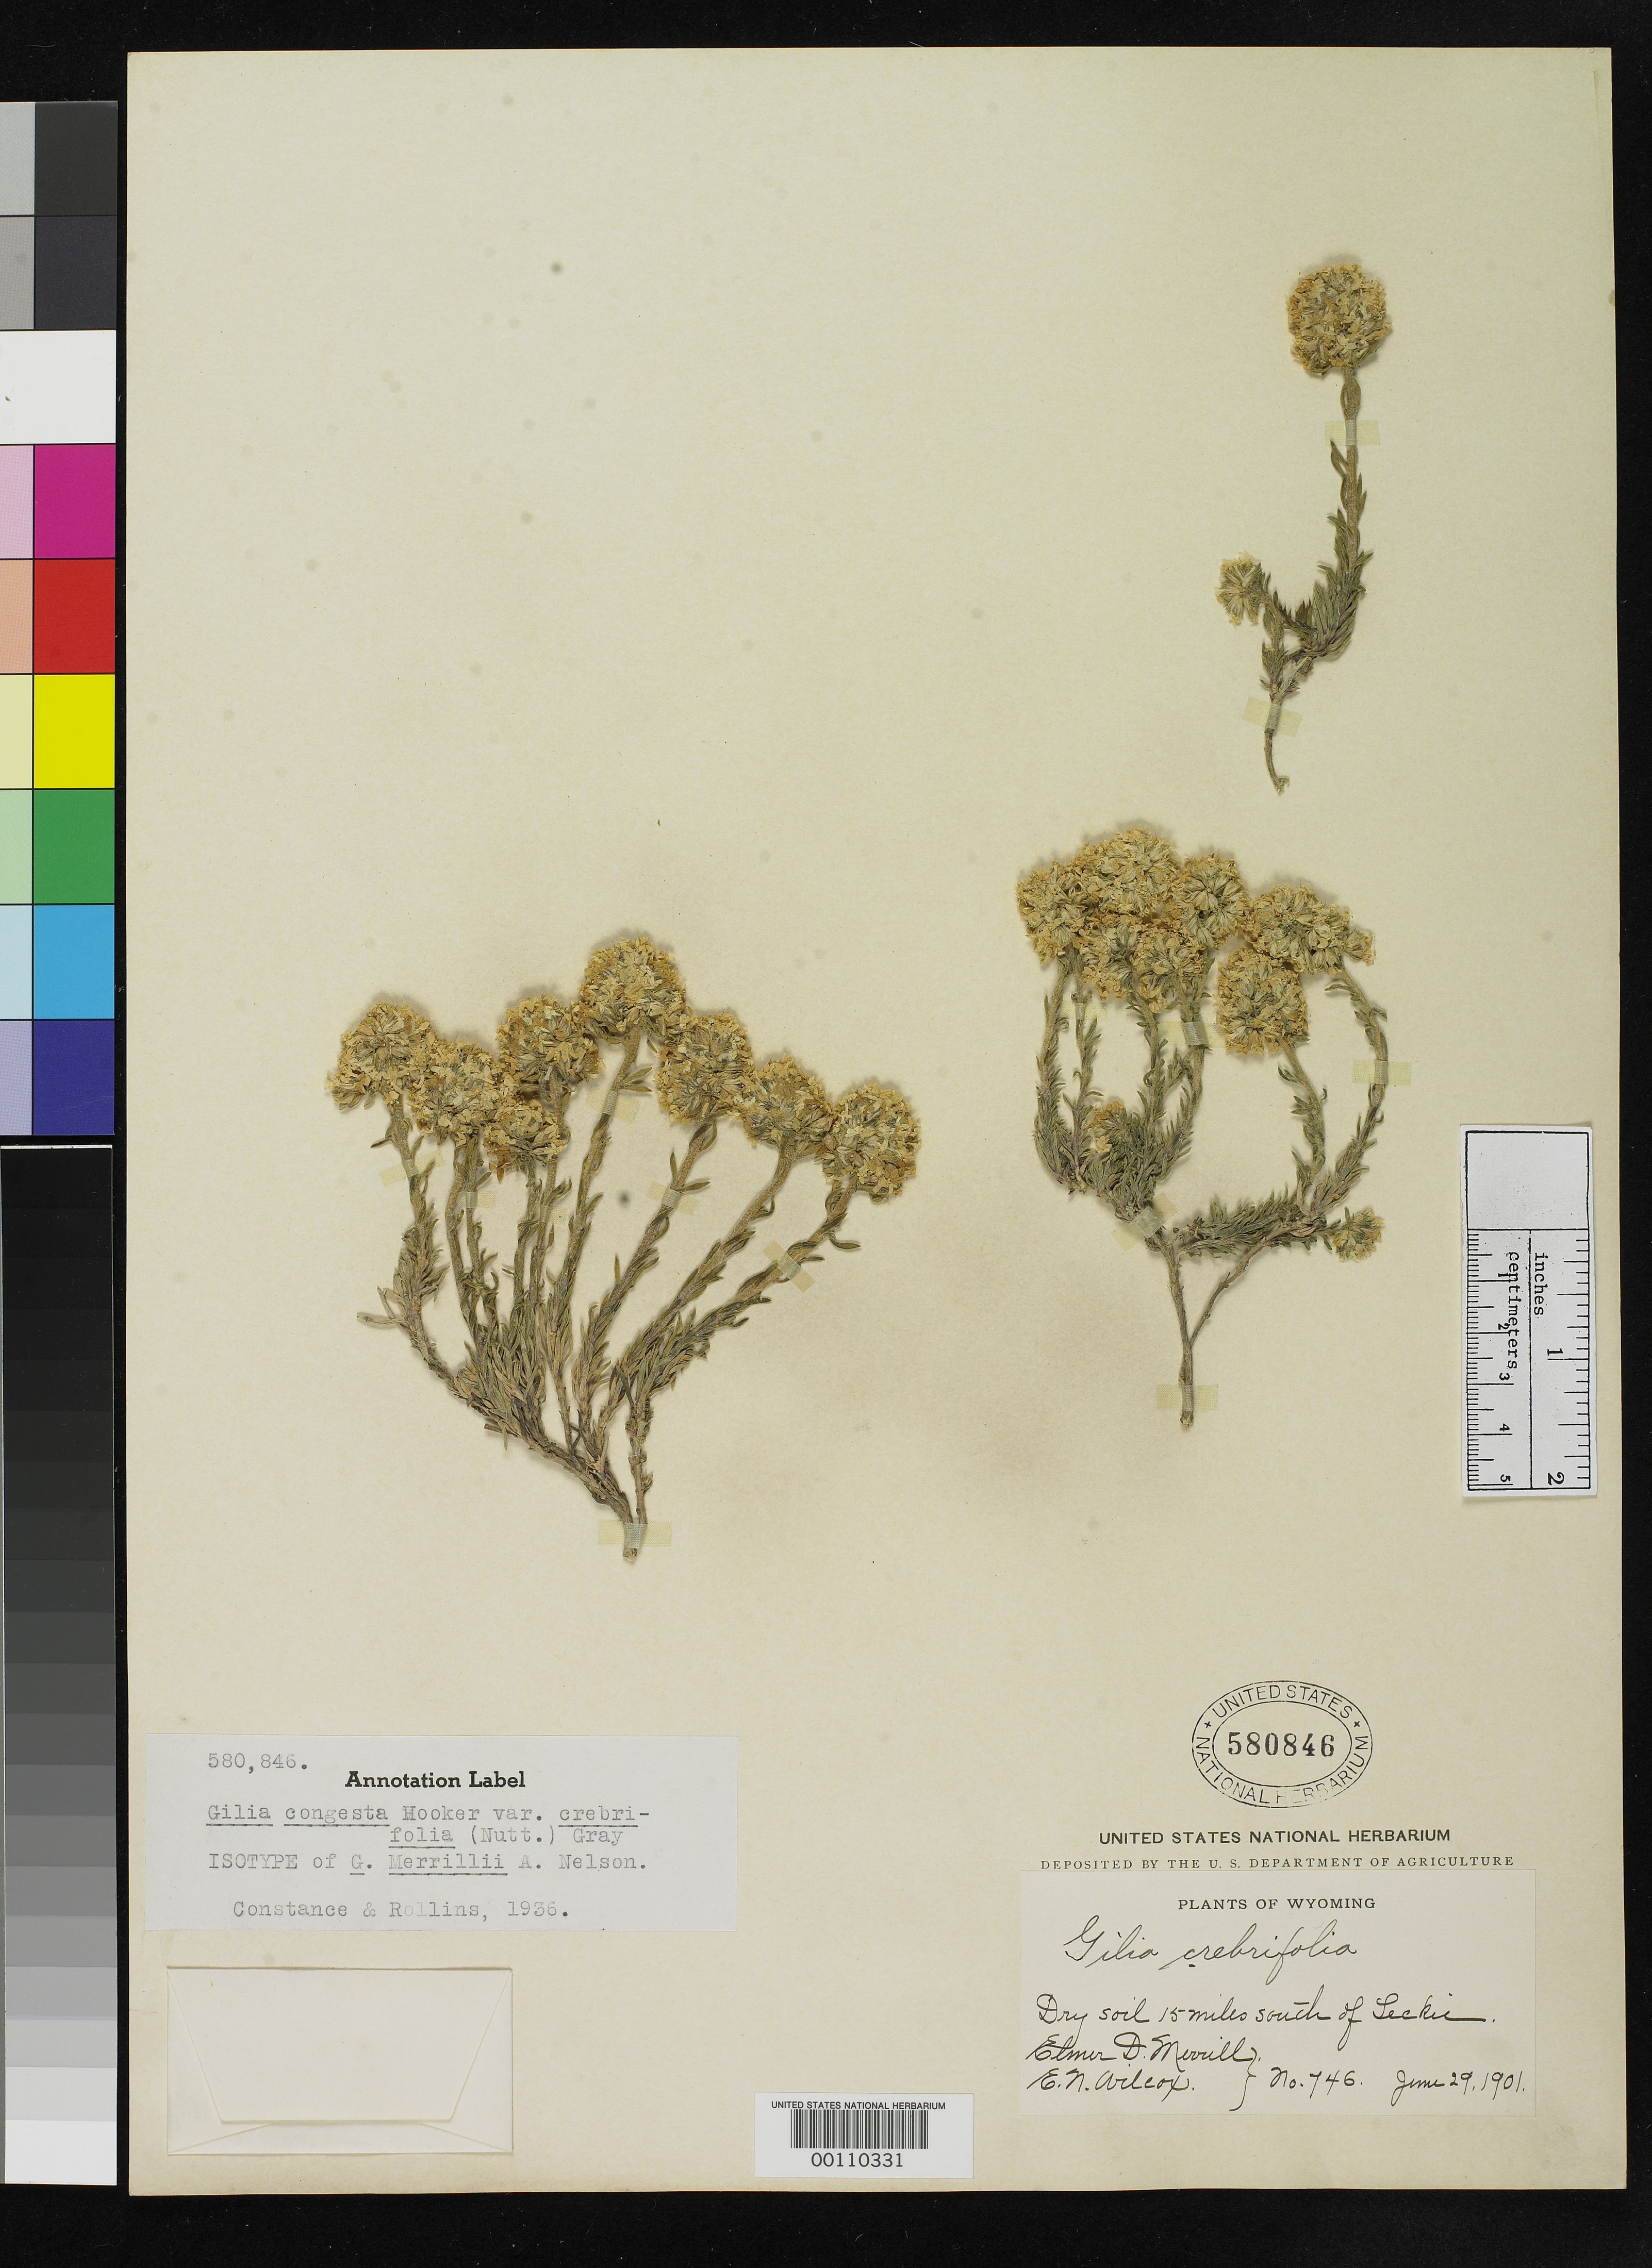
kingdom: Plantae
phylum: Tracheophyta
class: Magnoliopsida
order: Ericales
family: Polemoniaceae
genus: Gilia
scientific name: Gilia merrillii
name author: A. Nelson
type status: Isotype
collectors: E. D. Merrill & E. Wilcox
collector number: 746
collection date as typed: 29 Jun 1901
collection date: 1901-06-29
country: United States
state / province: Wyoming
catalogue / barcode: US 580846